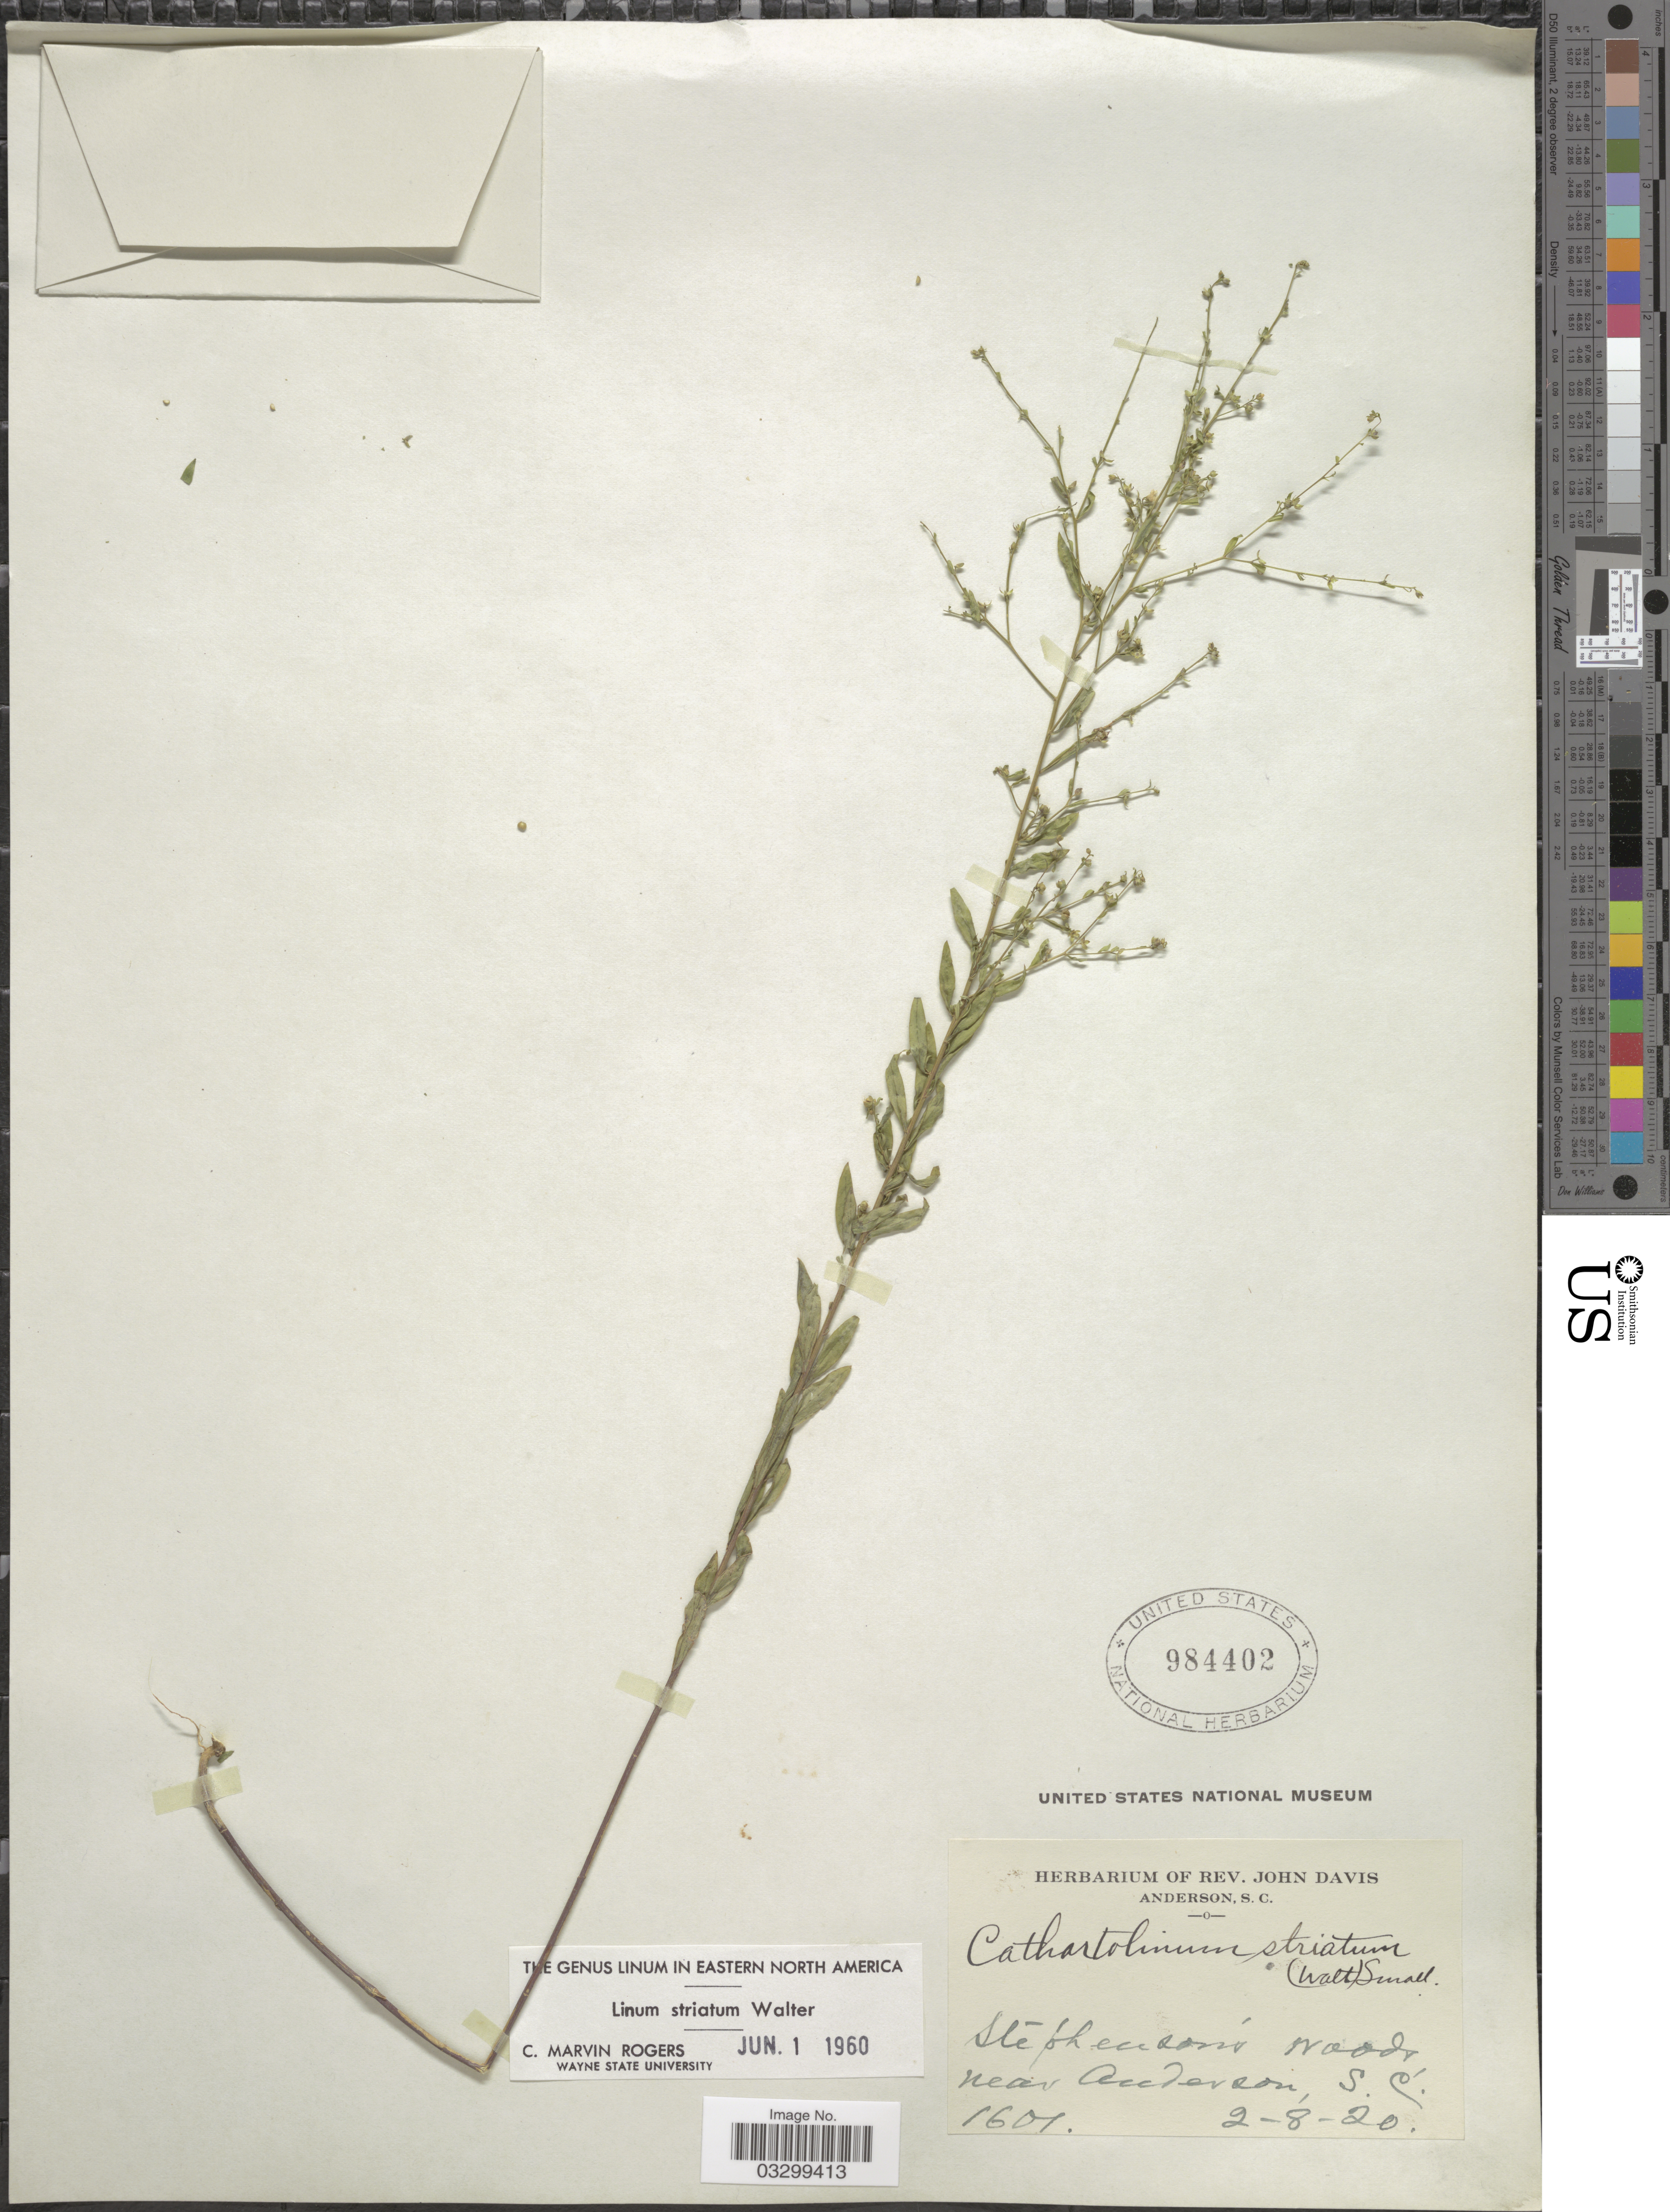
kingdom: Plantae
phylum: Tracheophyta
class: Magnoliopsida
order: Malpighiales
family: Linaceae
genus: Linum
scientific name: Linum striatum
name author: Walter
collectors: ex herb. Rev. John Davis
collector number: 1601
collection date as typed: Transcribed d/m/y: 8/2/20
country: United States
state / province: South Carolina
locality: Stephenson's woods, near Anderson.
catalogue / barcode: US 984402